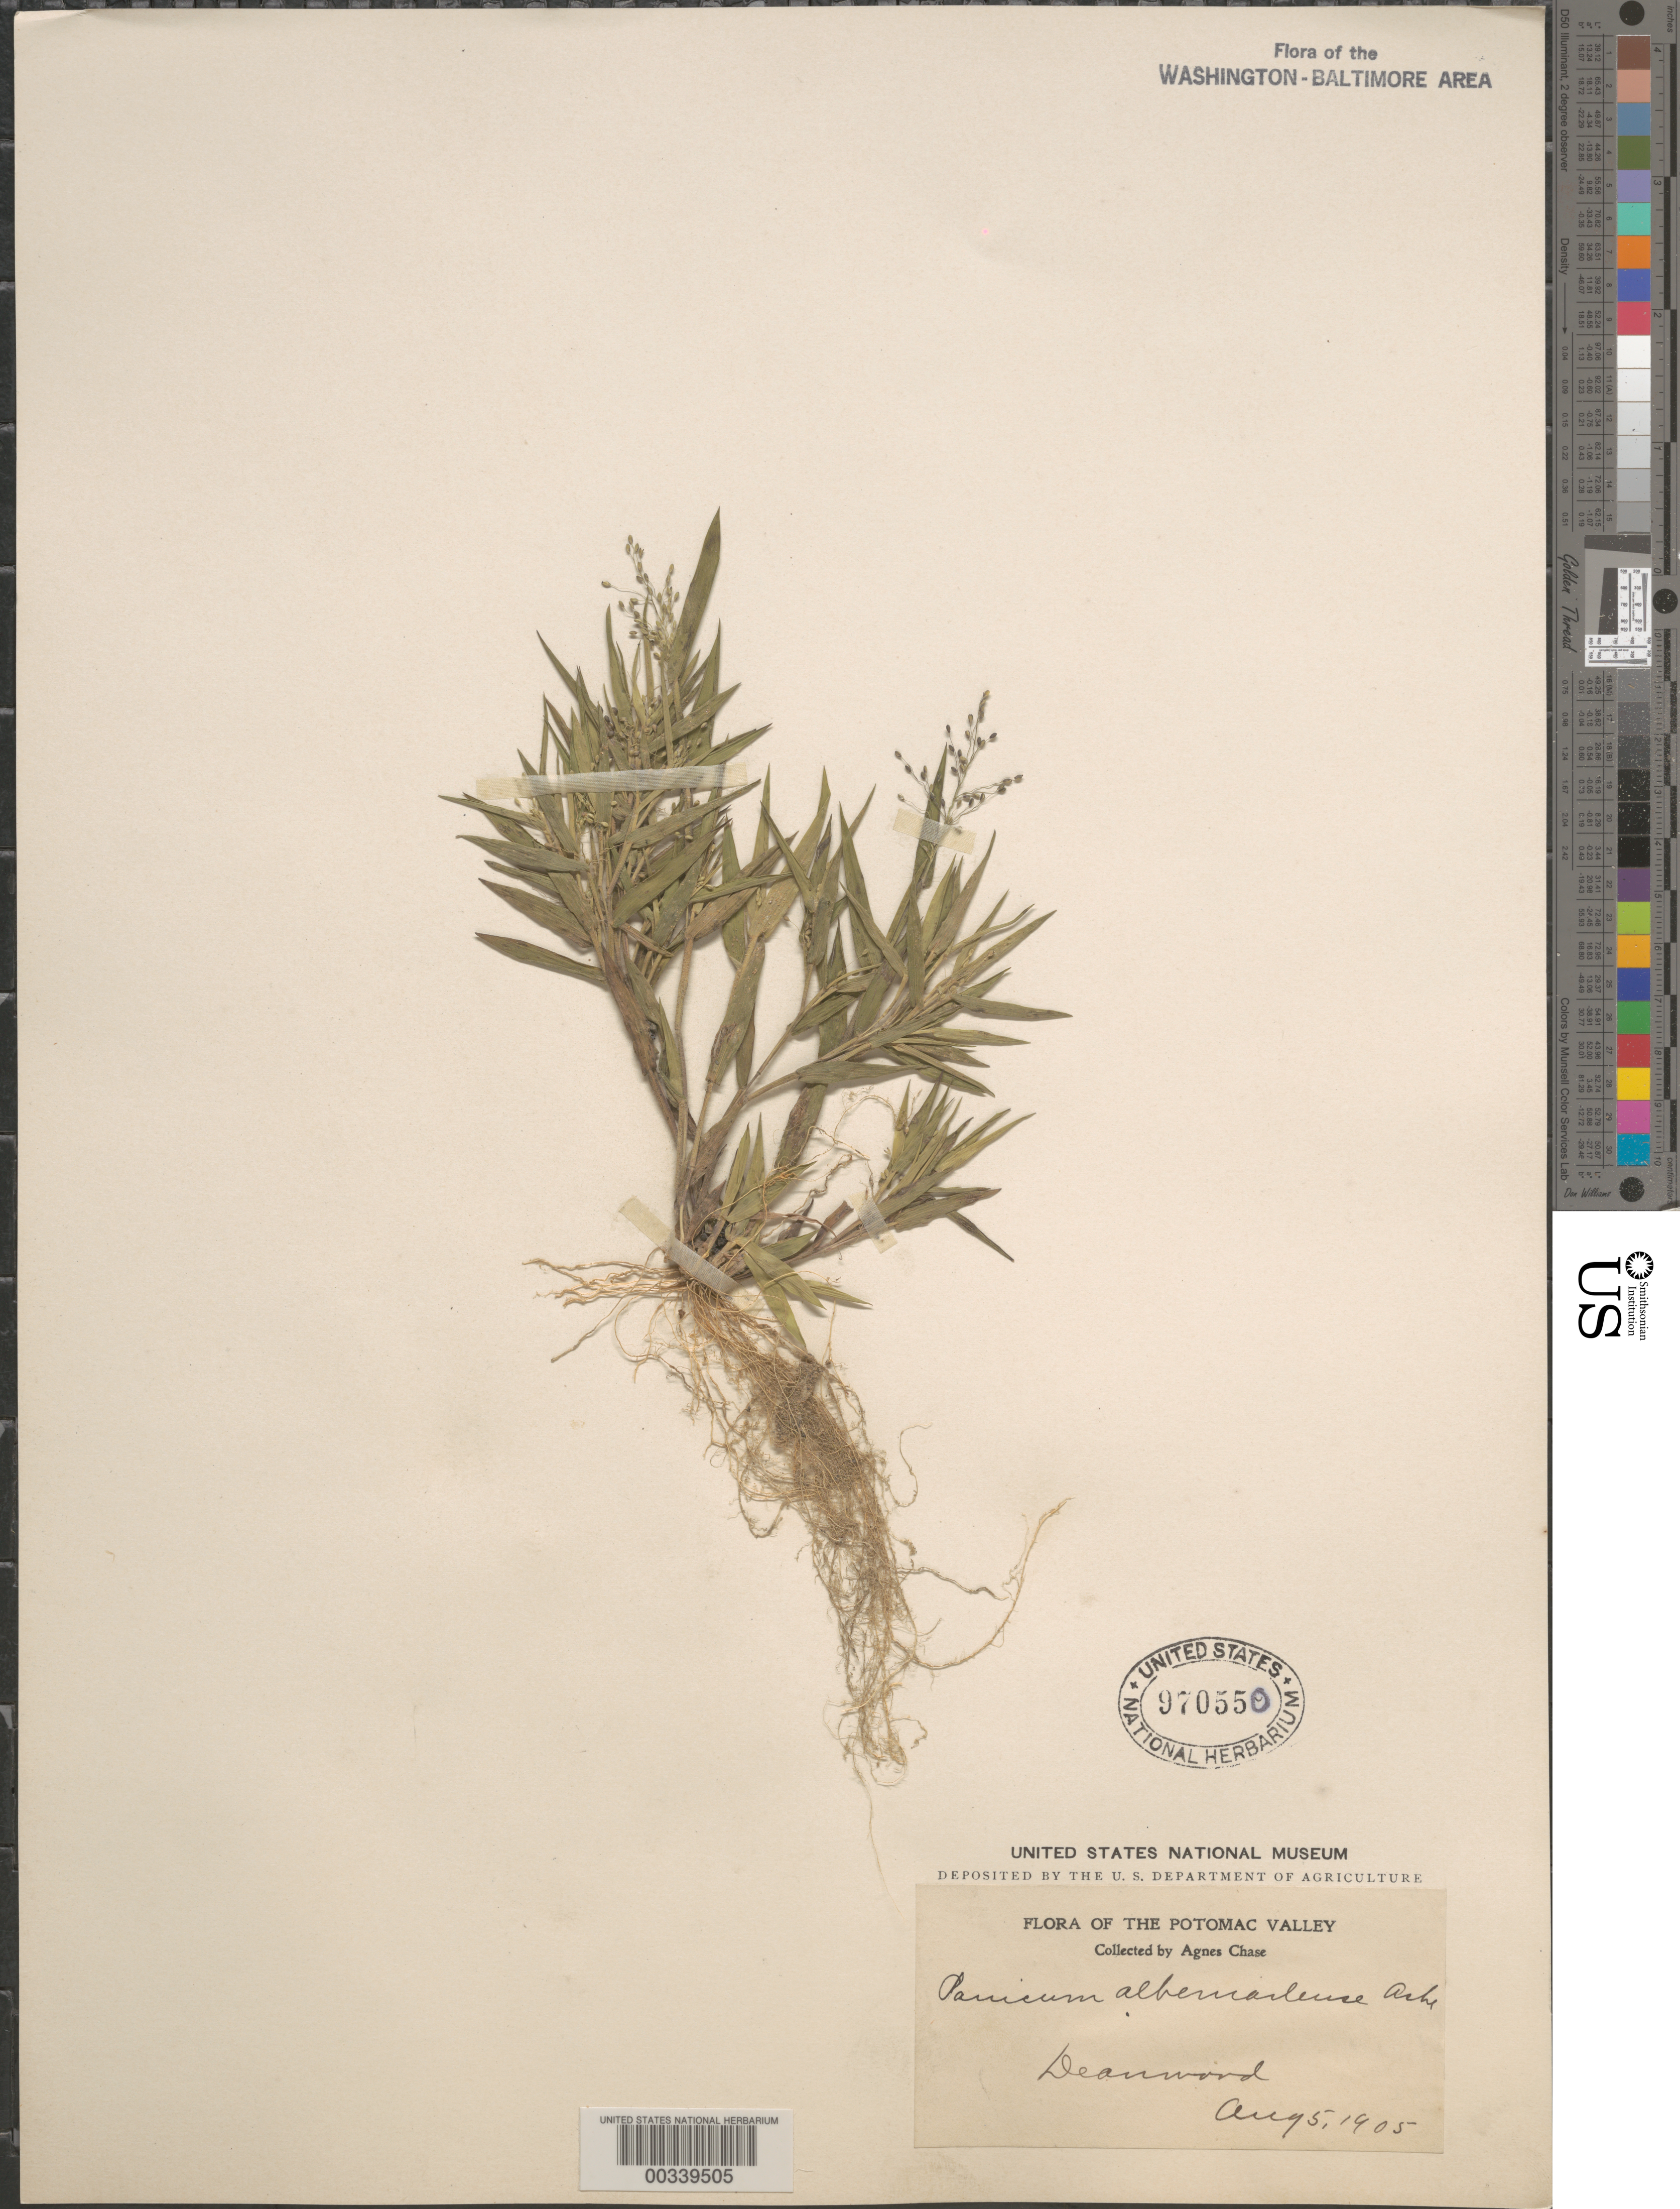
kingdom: Plantae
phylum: Tracheophyta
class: Liliopsida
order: Poales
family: Poaceae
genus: Dichanthelium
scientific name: Dichanthelium acuminatum var. implicatum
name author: (Scribn.) Gould & C.A. Clark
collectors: A. Chase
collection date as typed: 05 Aug 1905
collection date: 1905-08-05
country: United States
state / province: District of Columbia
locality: Deanwood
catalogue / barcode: US 970550